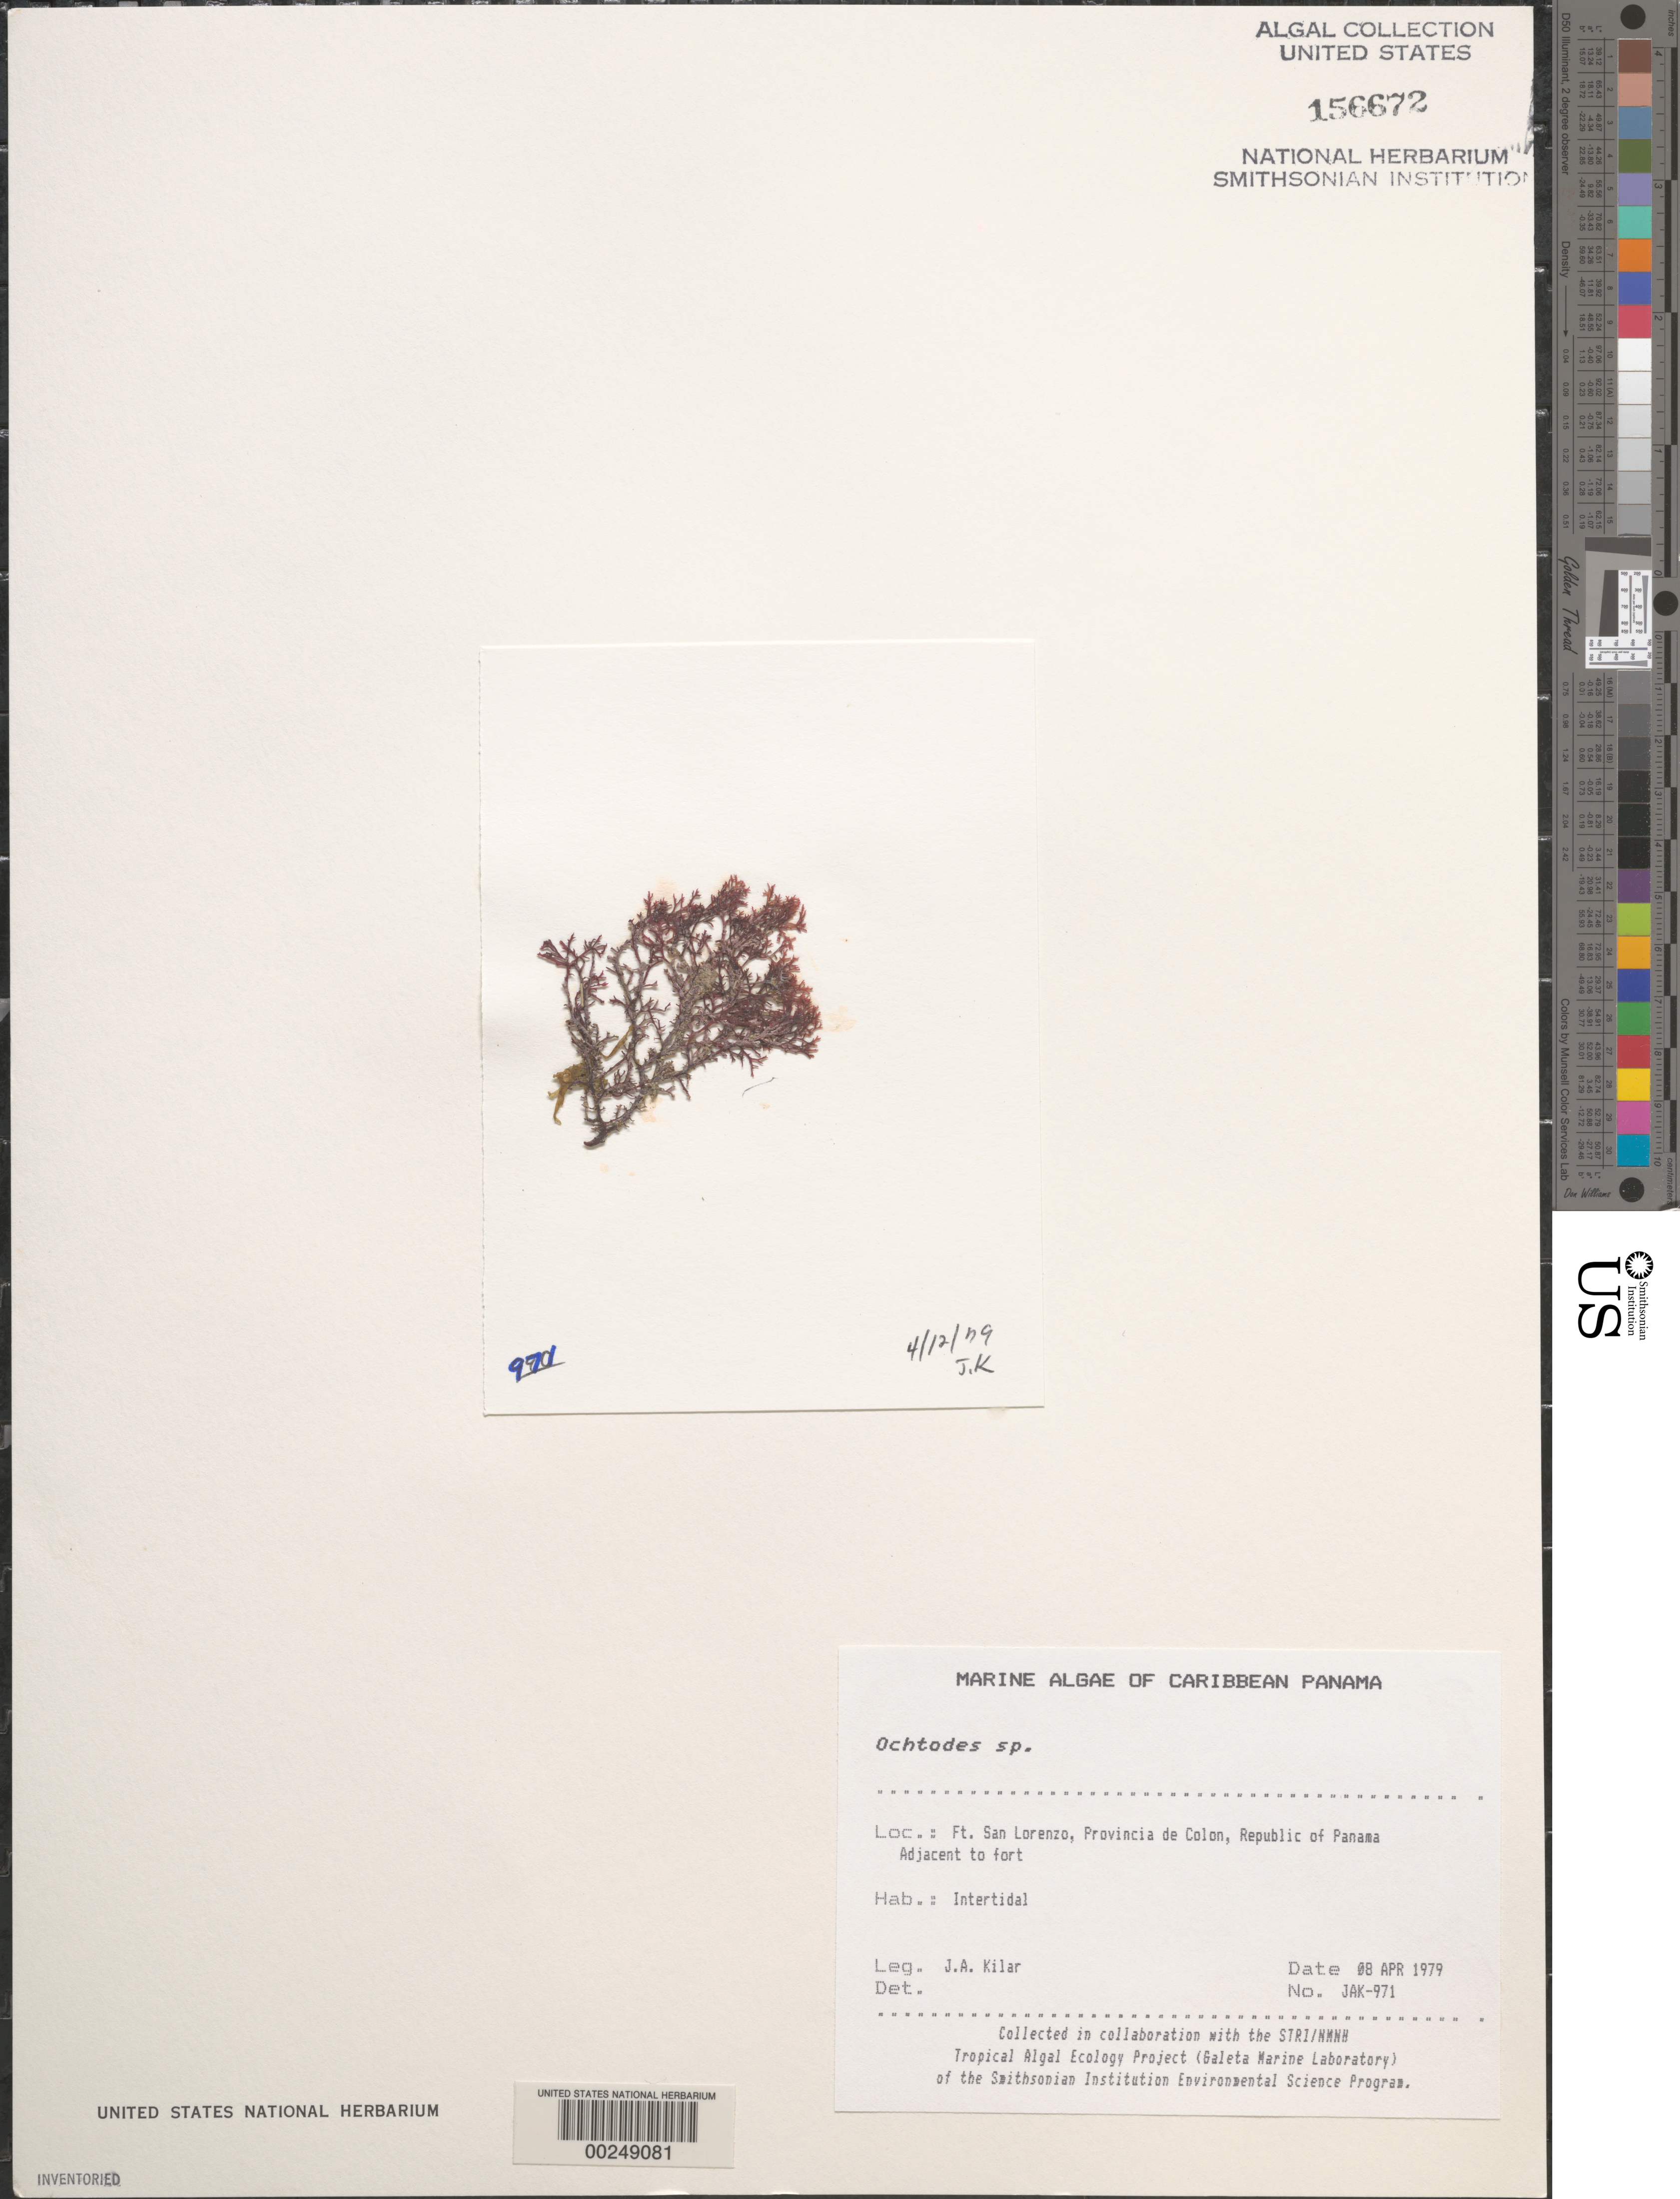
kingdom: Plantae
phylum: Rhodophyta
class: Florideophyceae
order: Gigartinales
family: Rhizophyllidaceae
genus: Ochtodes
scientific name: Ochtodes sp.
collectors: J. A. Kilar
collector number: JAK-971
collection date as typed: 08 Apr 1979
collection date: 1979-04-08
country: Panama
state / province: Colón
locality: Fort San Lorenzo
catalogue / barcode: US 156672